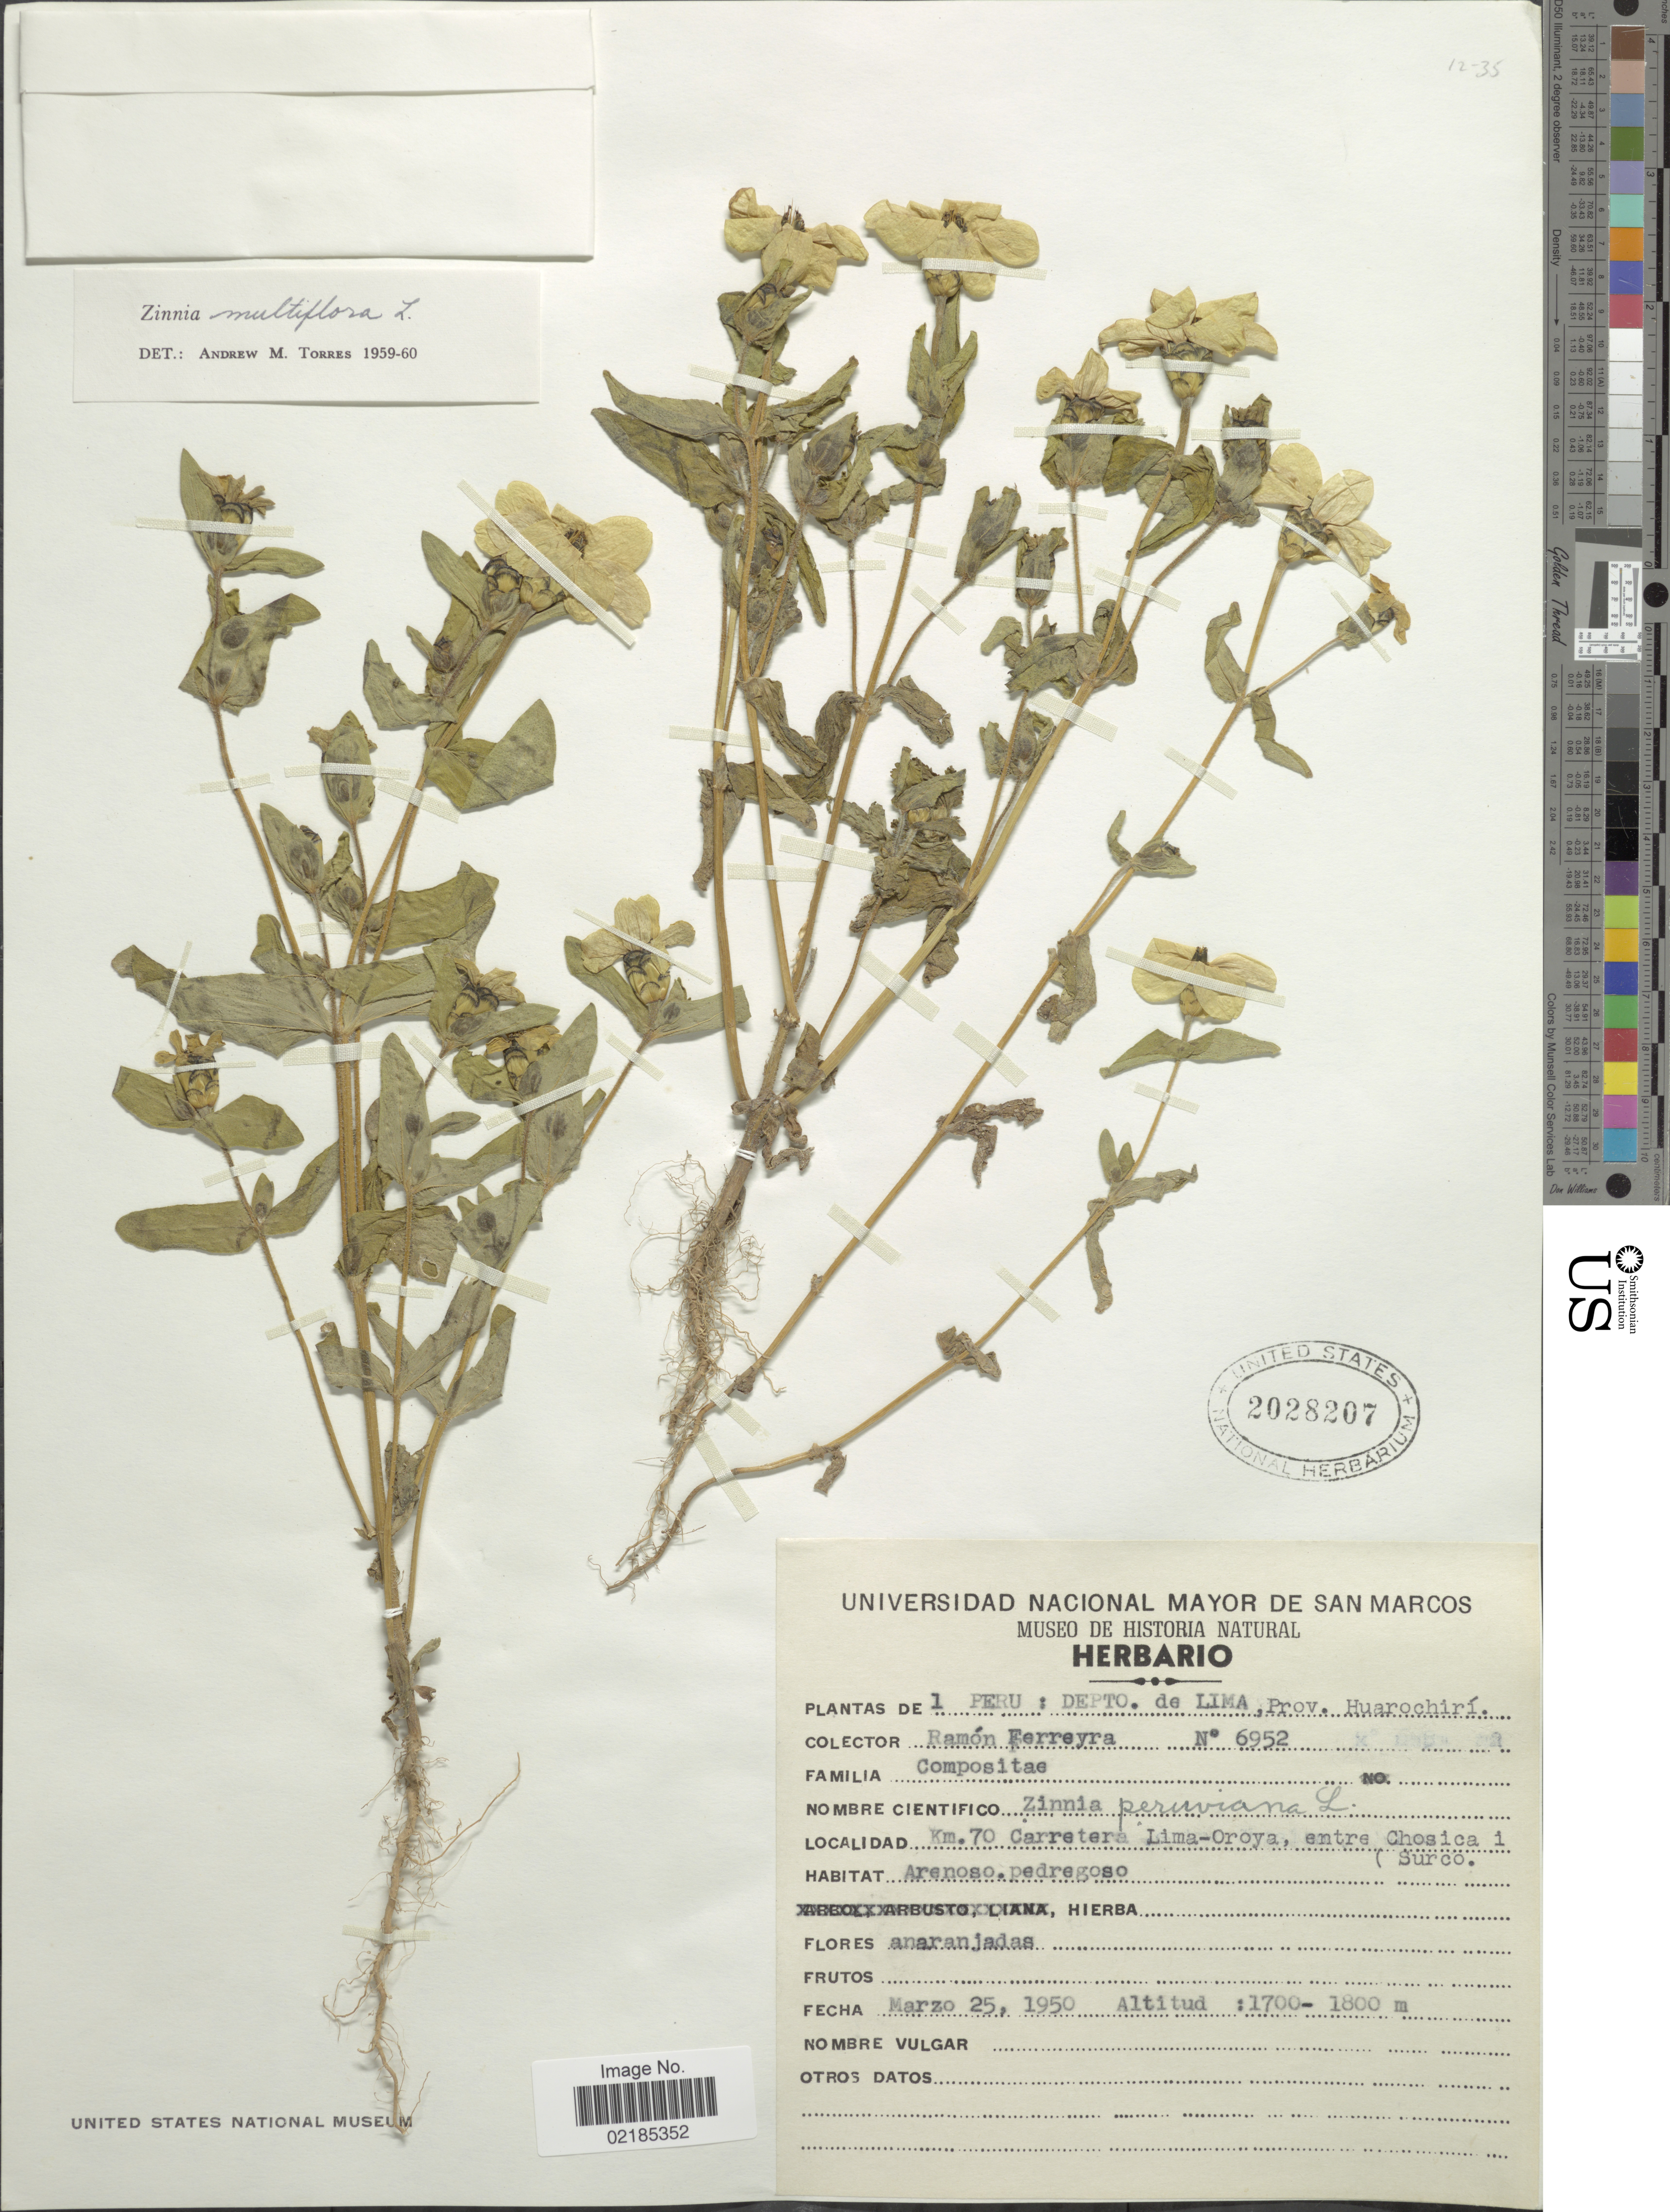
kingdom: Plantae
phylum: Tracheophyta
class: Magnoliopsida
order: Asterales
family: Asteraceae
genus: Zinnia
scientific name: Zinnia multiflora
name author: L.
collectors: R. A. Ferreyra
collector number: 6952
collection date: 1950-03-25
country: Peru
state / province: Lima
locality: Prov. Huarochiri. Km.70 Carretera Lima-Oroya, entre Chosica 1 (Surco)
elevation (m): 1700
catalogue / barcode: US 2028207